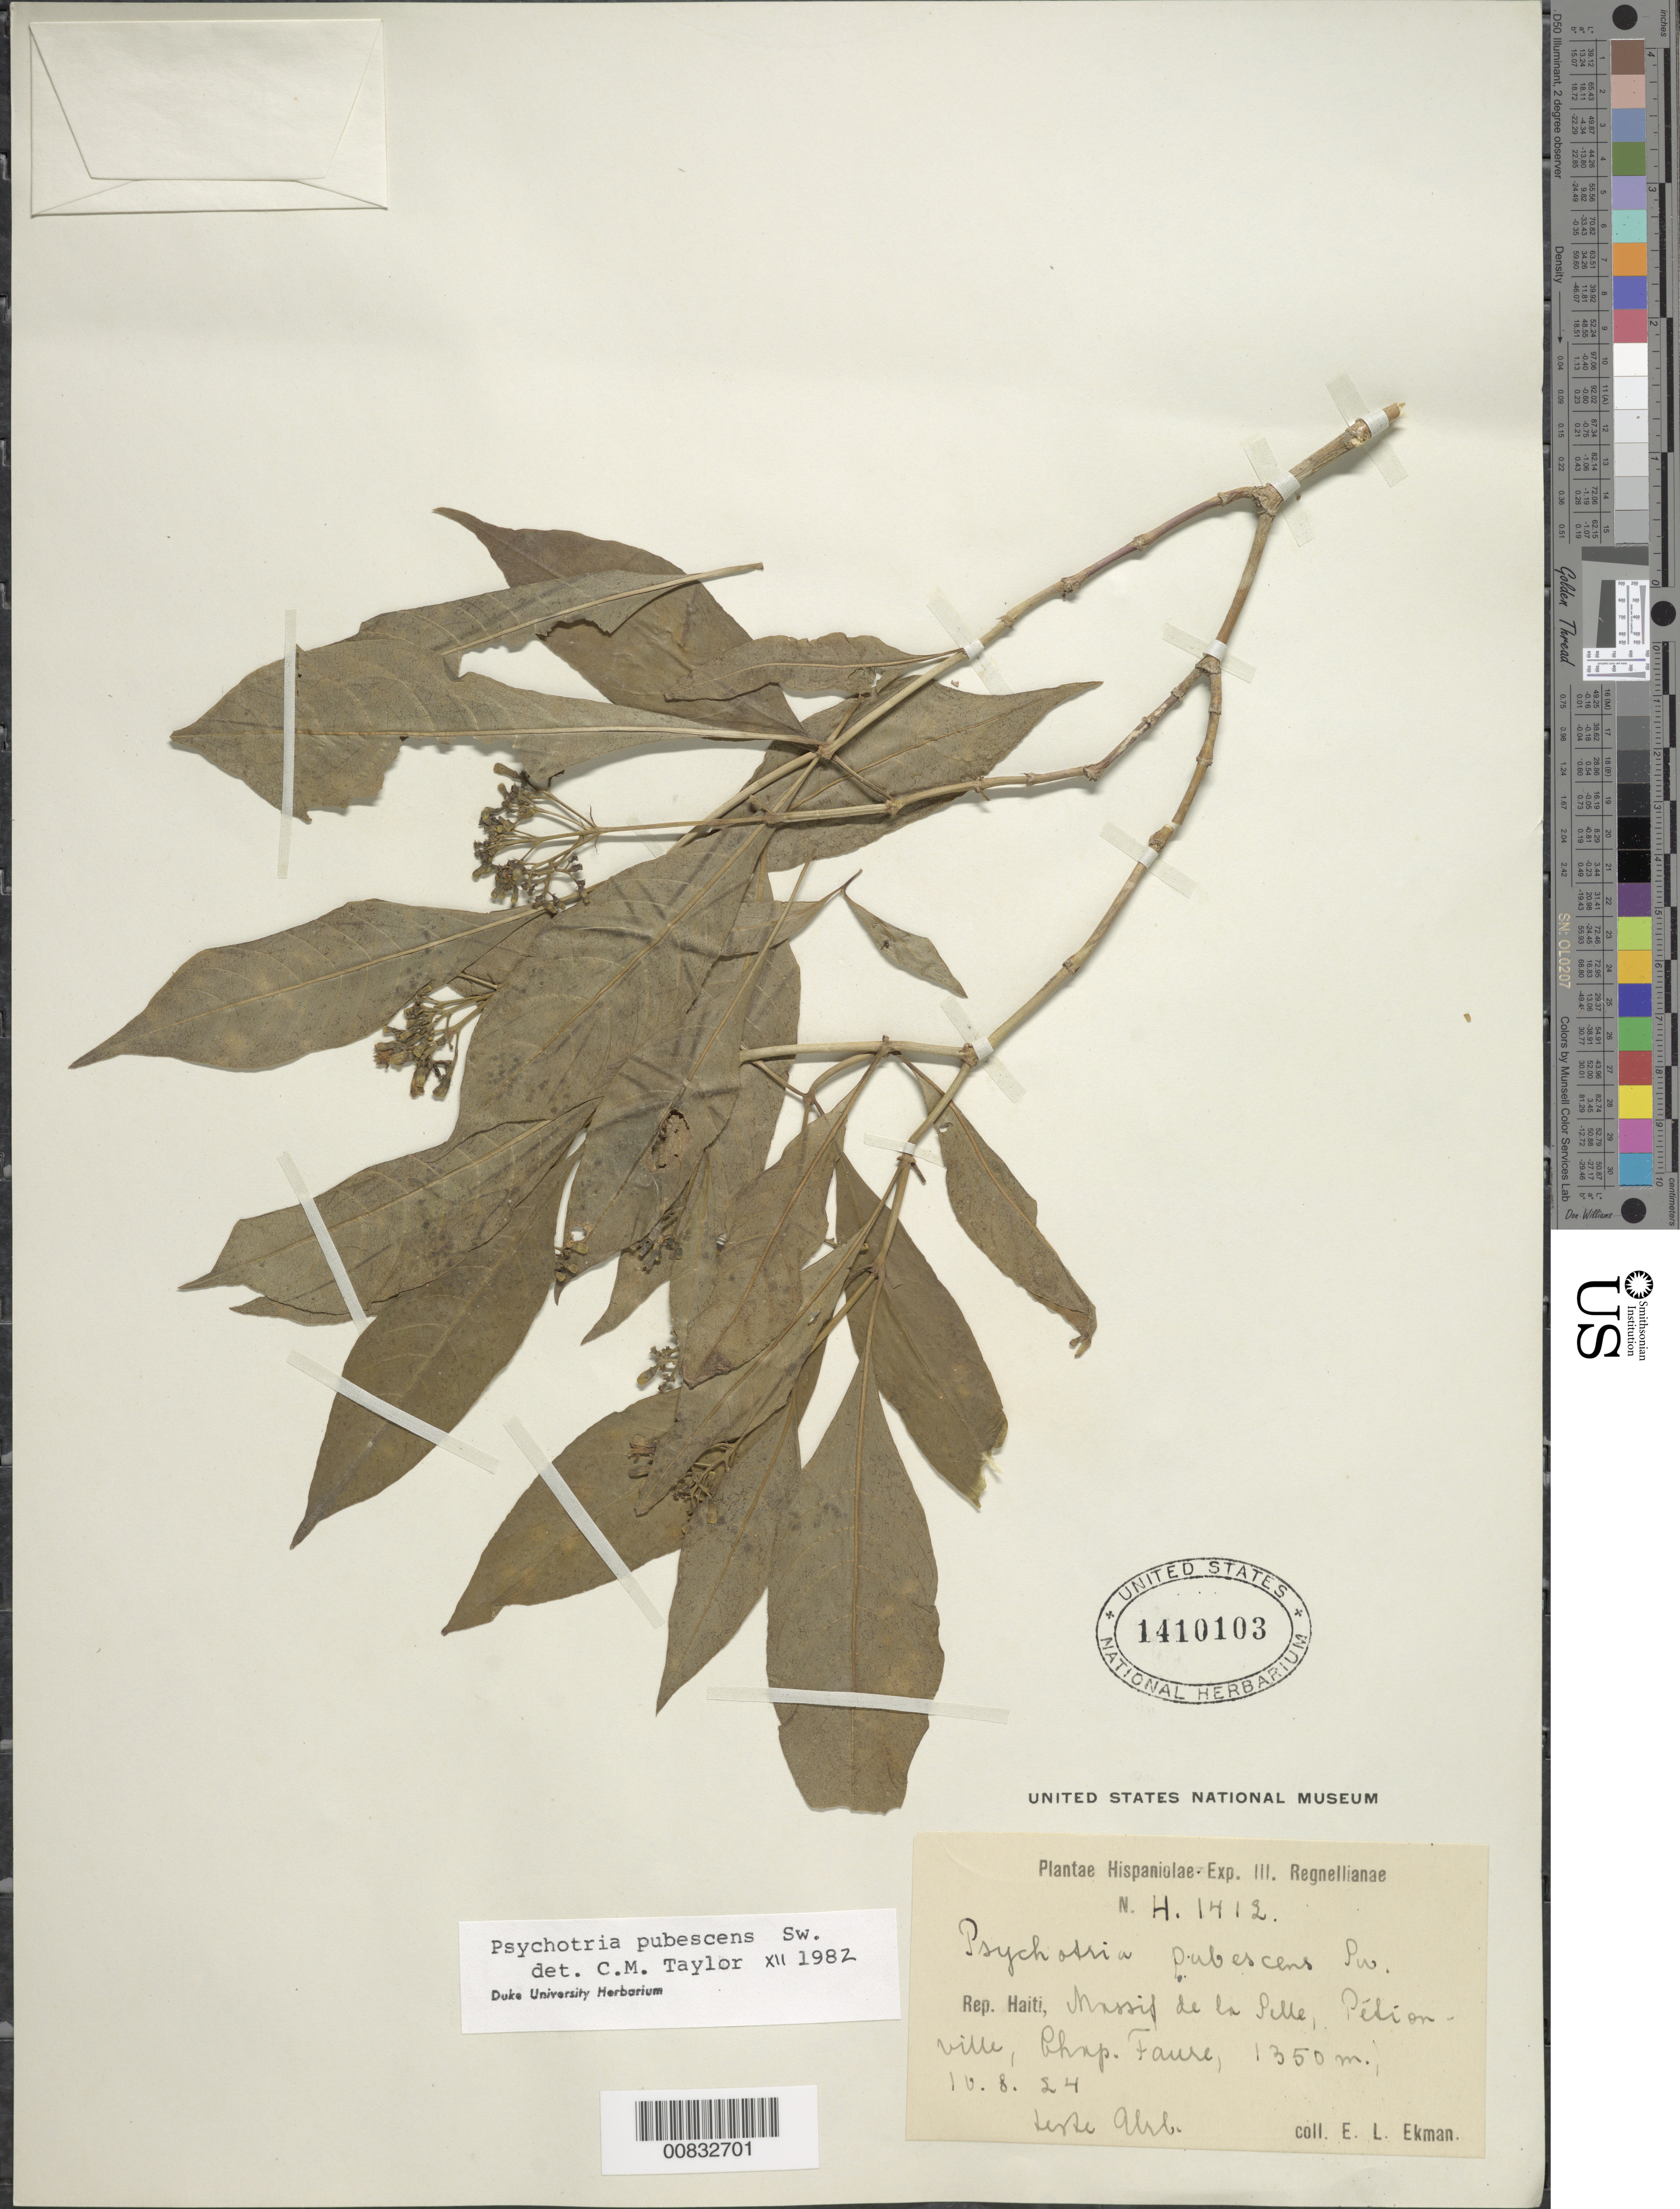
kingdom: Plantae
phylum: Tracheophyta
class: Magnoliopsida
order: Gentianales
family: Rubiaceae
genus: Psychotria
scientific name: Psychotria pubescens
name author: Sw.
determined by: Taylor, Charlotte M.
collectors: E. L. Ekman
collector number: H 1412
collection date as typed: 10 Aug 1924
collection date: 1924-08-10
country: Haiti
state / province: Ouest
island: Hispaniola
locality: Massif de la Selle, Pétionville, Chap. Faure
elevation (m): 1350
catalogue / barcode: US 1410103